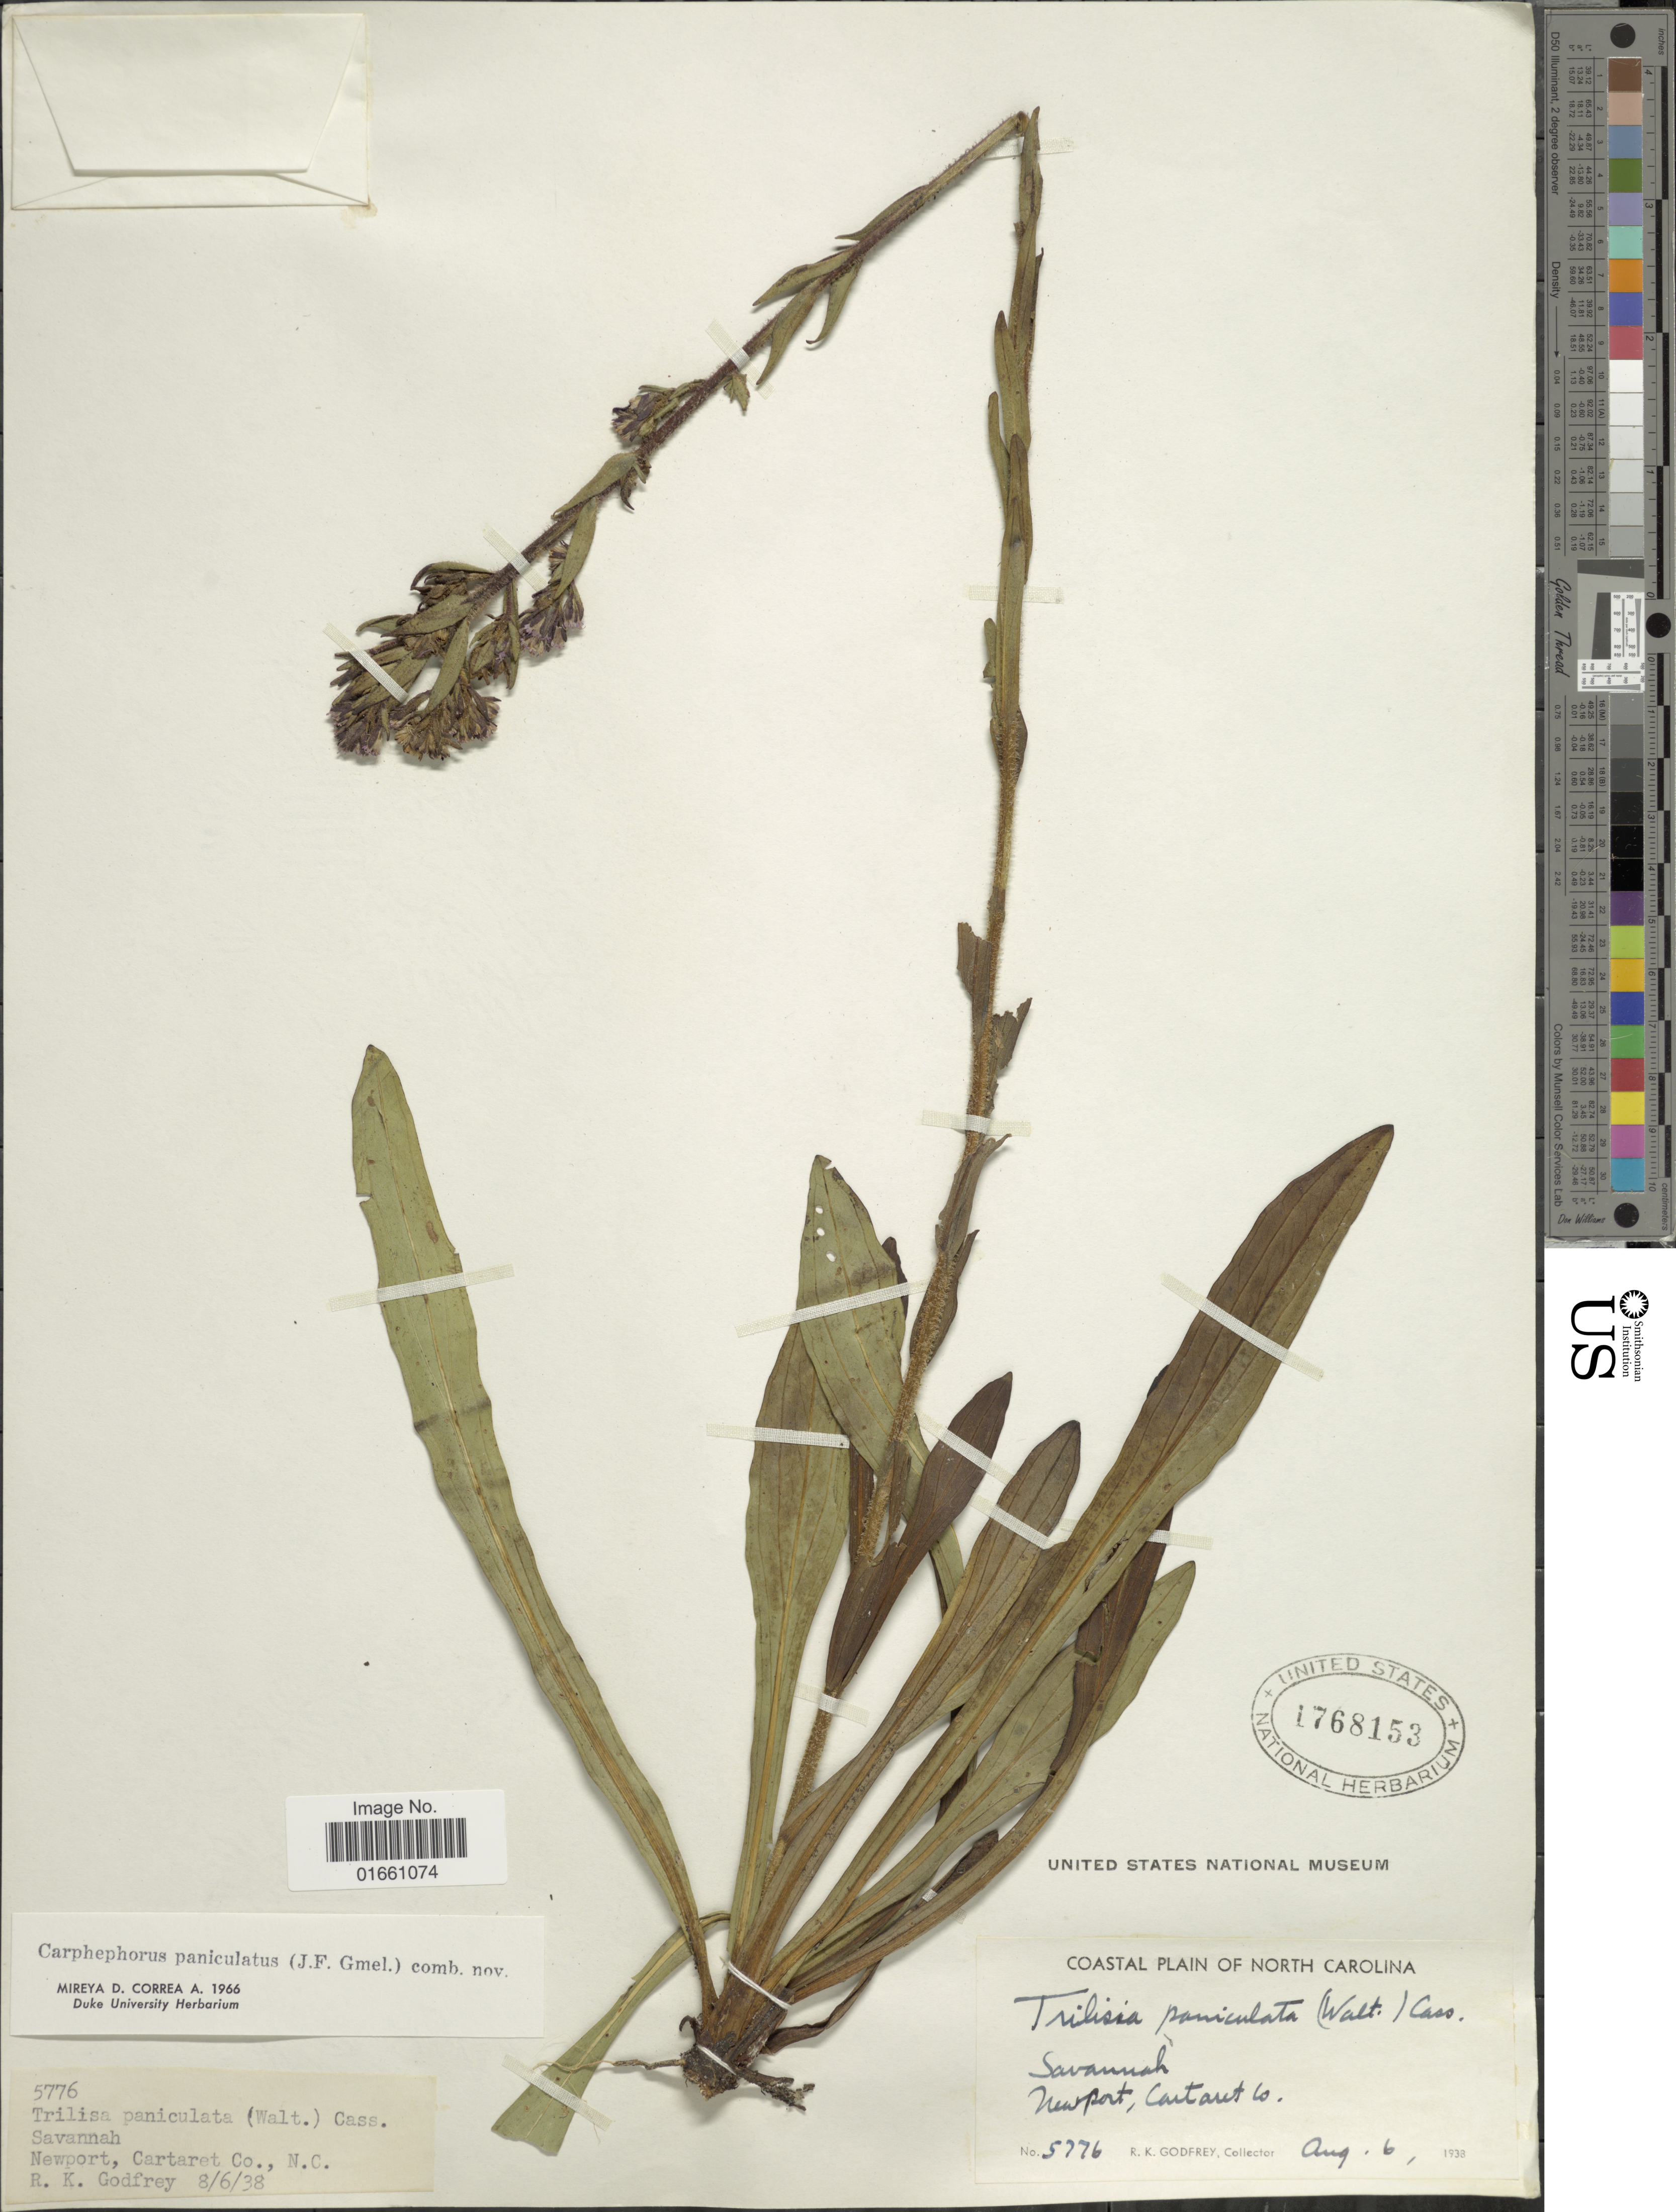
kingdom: Plantae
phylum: Tracheophyta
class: Magnoliopsida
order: Asterales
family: Asteraceae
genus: Trilisa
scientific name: Trilisa paniculata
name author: (J.F. Gmel.) Cass.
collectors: R. K. Godfrey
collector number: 5776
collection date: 1938-08-06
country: United States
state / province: North Carolina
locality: Savannah, Newport, Cartaret Co.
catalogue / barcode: US 1768153